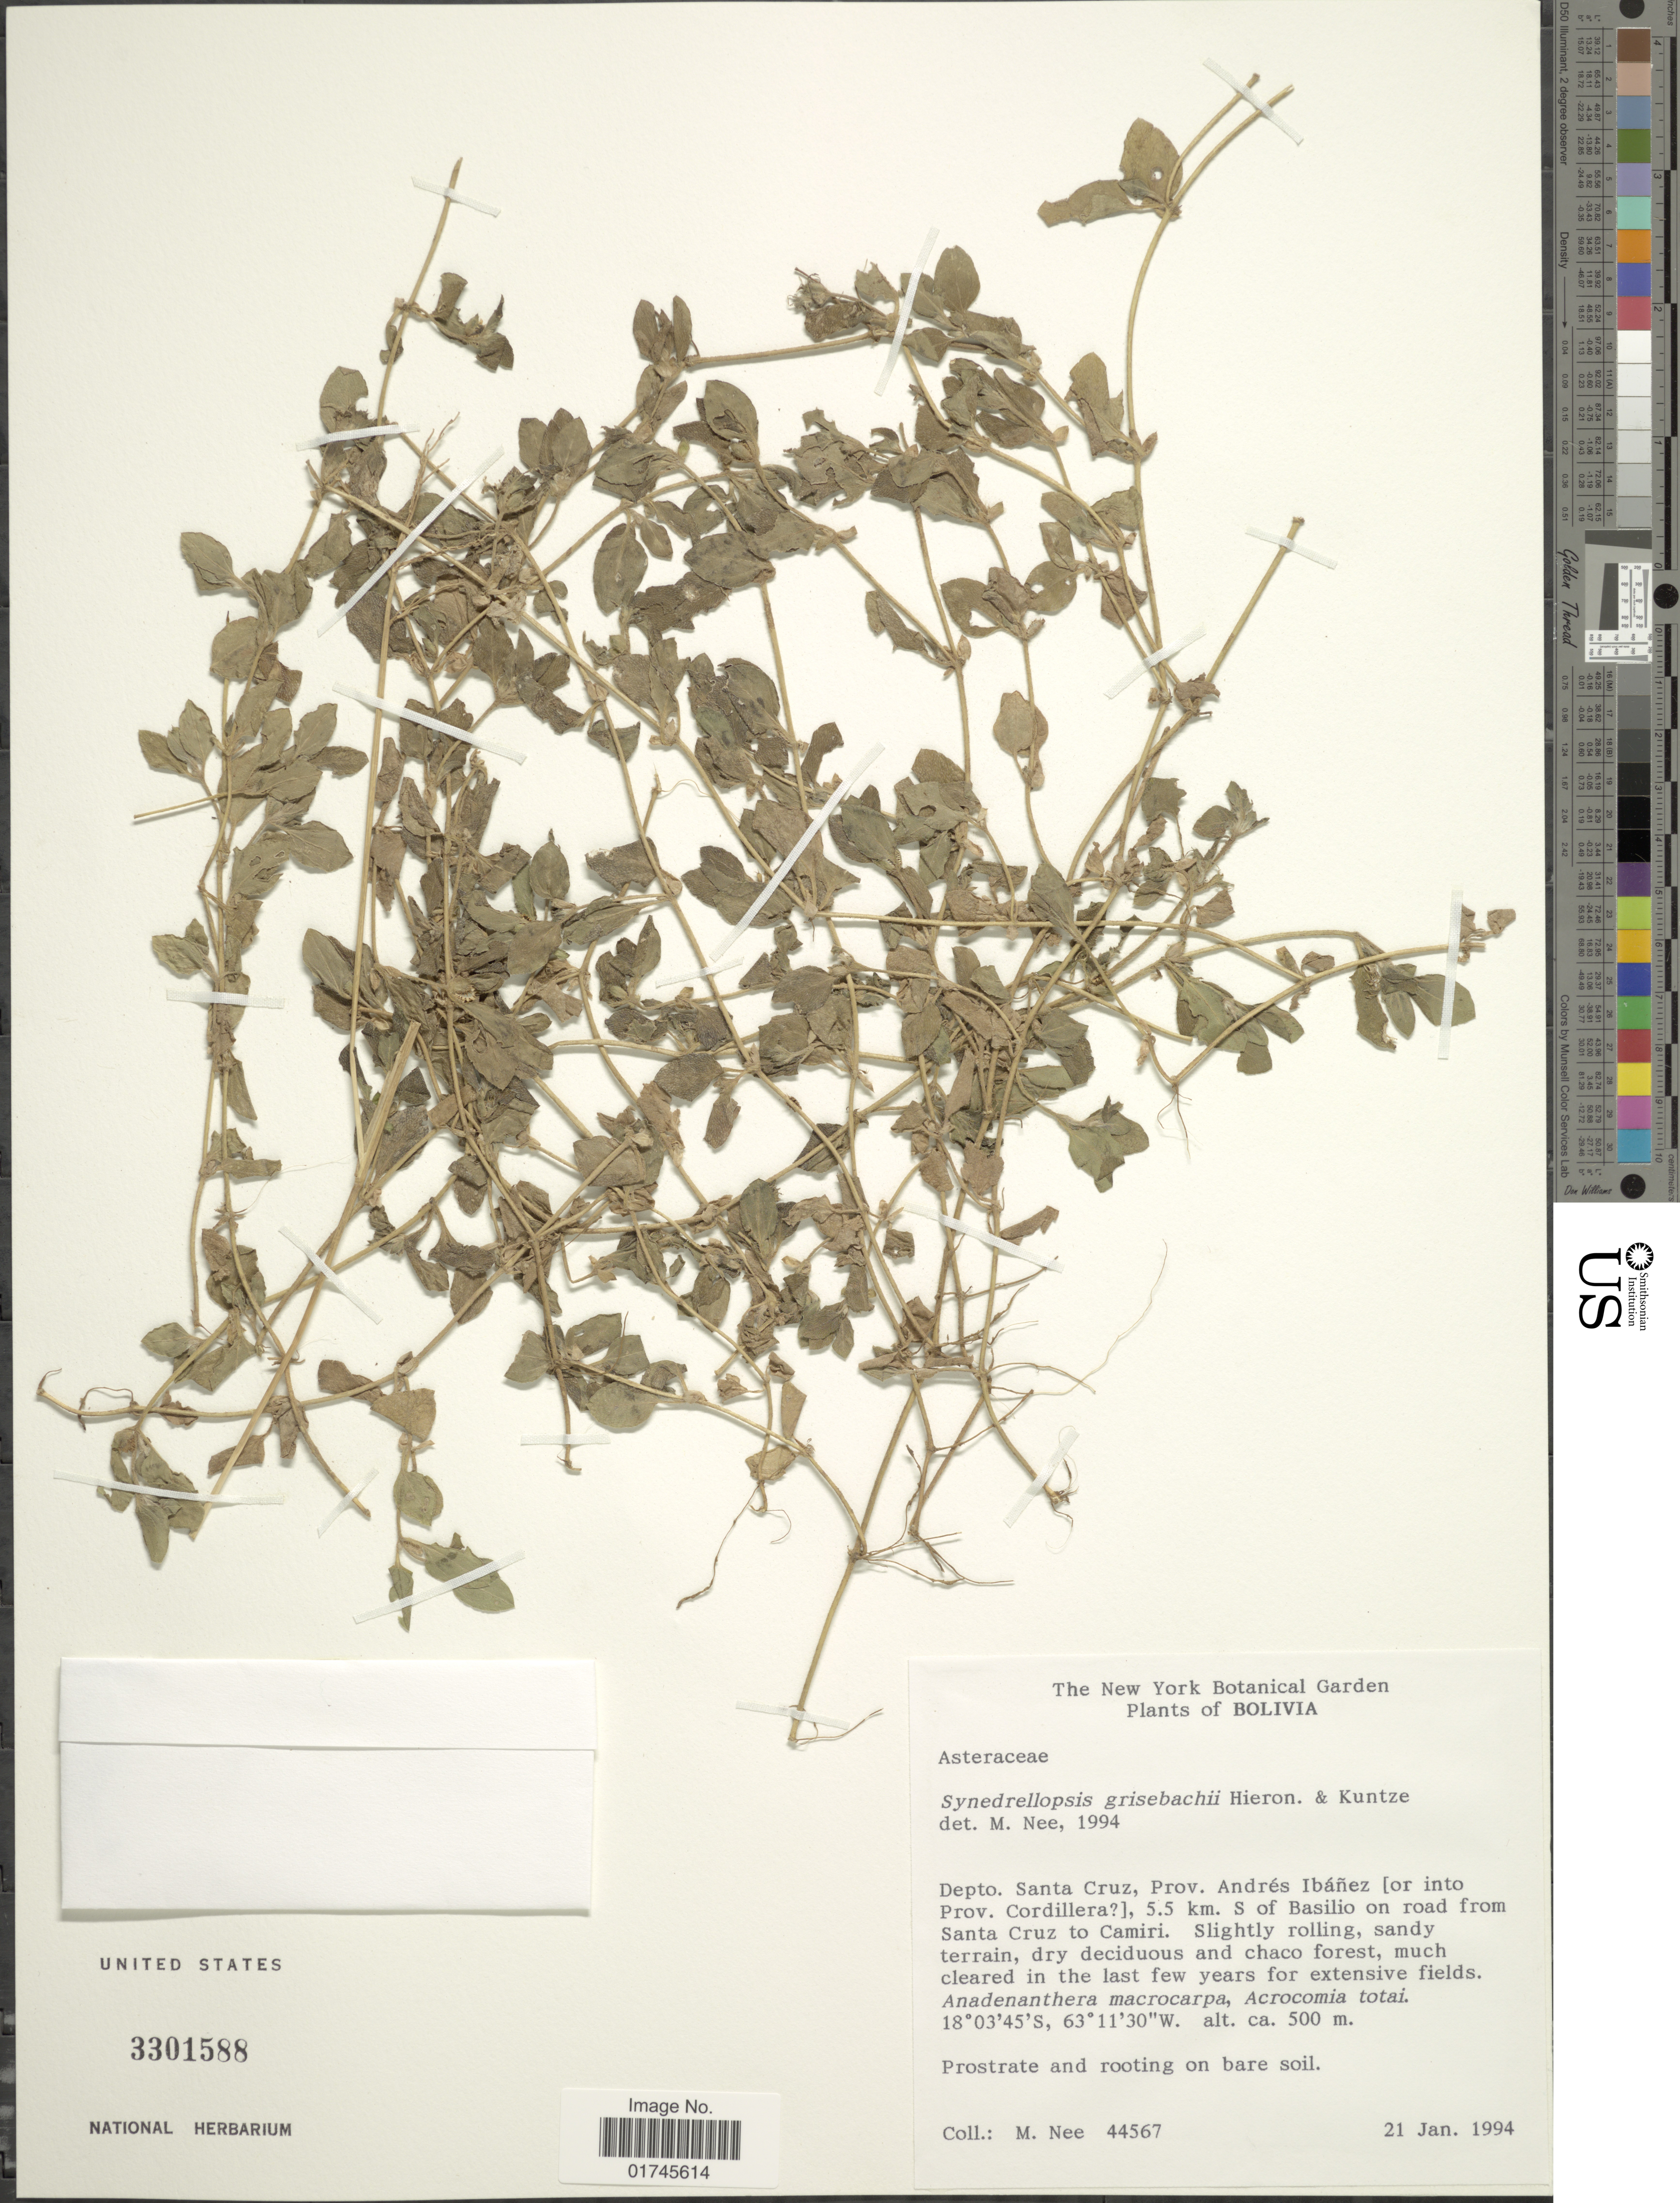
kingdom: Plantae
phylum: Tracheophyta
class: Magnoliopsida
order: Asterales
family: Asteraceae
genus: Synedrellopsis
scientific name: Synedrellopsis grisebachii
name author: Hieron. & Kuntze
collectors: M. Nee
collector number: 44567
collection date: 1994-01-21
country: Bolivia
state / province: Santa Cruz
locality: Prov. Andrés Ibáñez [or into Prov. Cordillera[unsure placement]], 5.5 km. S of Basilio on road from Santa Cruz to Camiri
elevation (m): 500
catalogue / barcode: US 3301588